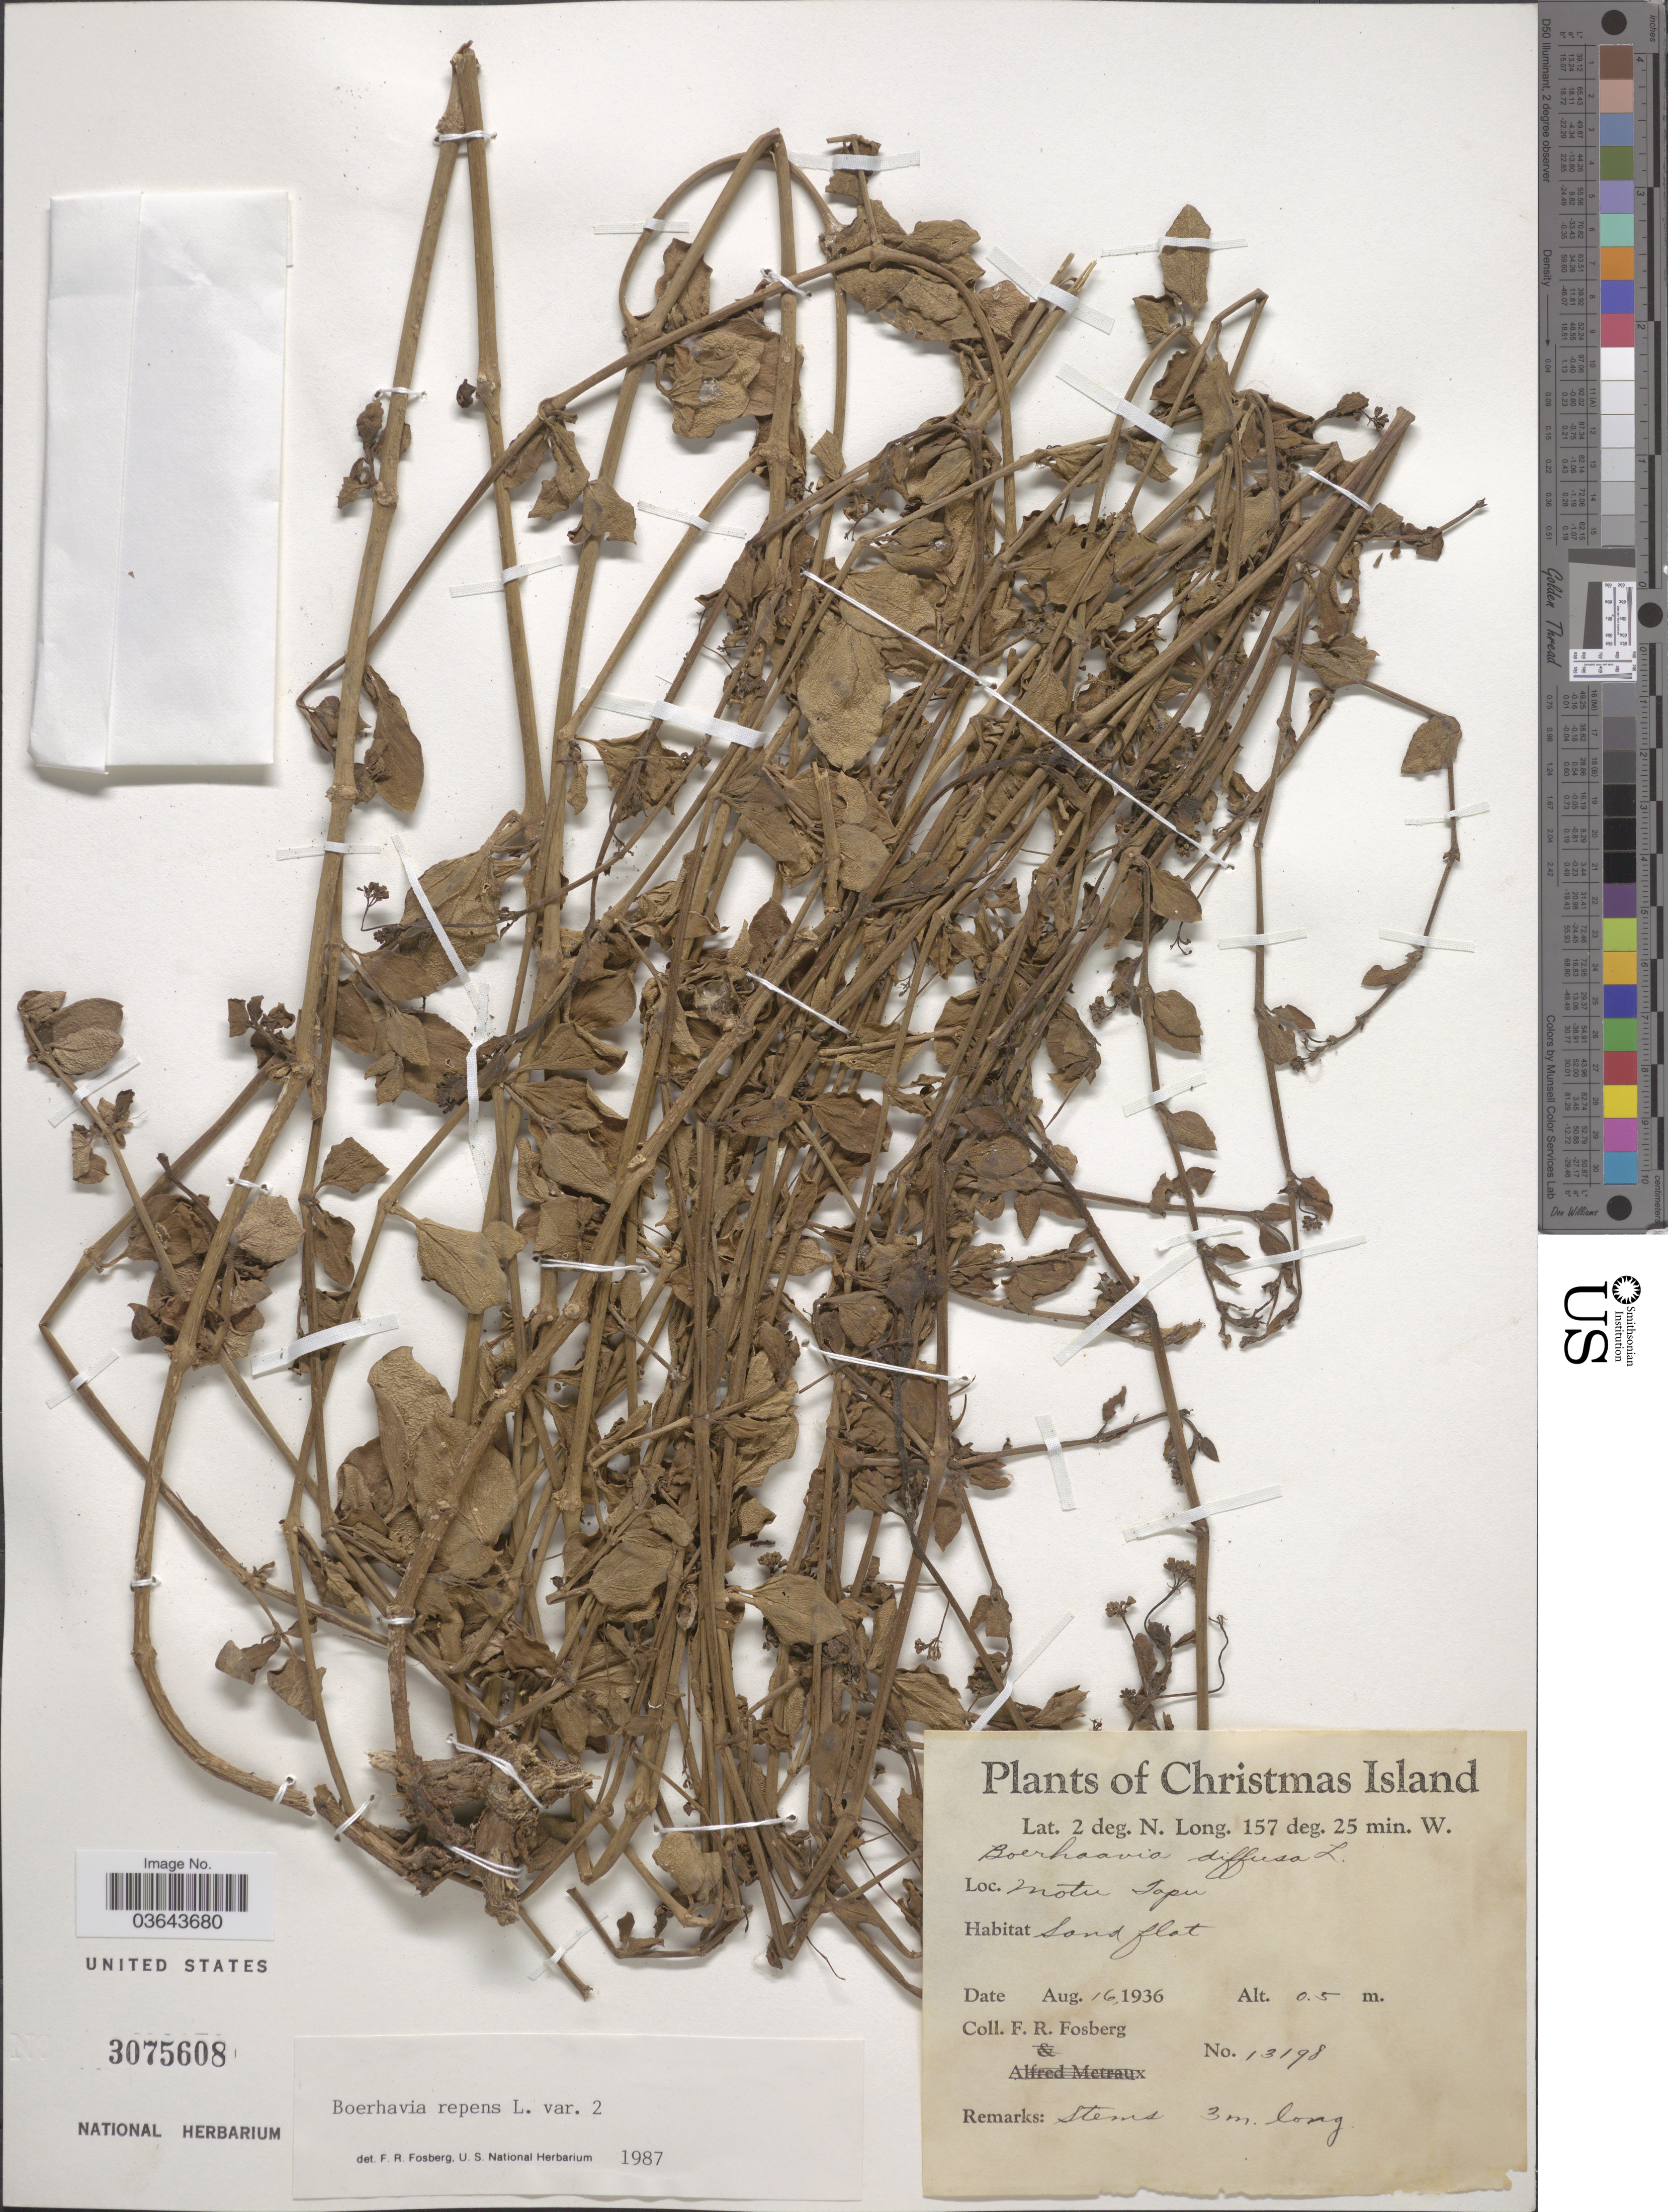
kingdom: Plantae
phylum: Tracheophyta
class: Magnoliopsida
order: Caryophyllales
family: Nyctaginaceae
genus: Boerhavia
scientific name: Boerhavia repens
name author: L.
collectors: F. R. Fosberg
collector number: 13198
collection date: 1936-08-16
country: Kiribati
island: Kiritimati [Christmas] Atoll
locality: Christmas Island. Motu Tapu.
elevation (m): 0.5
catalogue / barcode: US 3075608